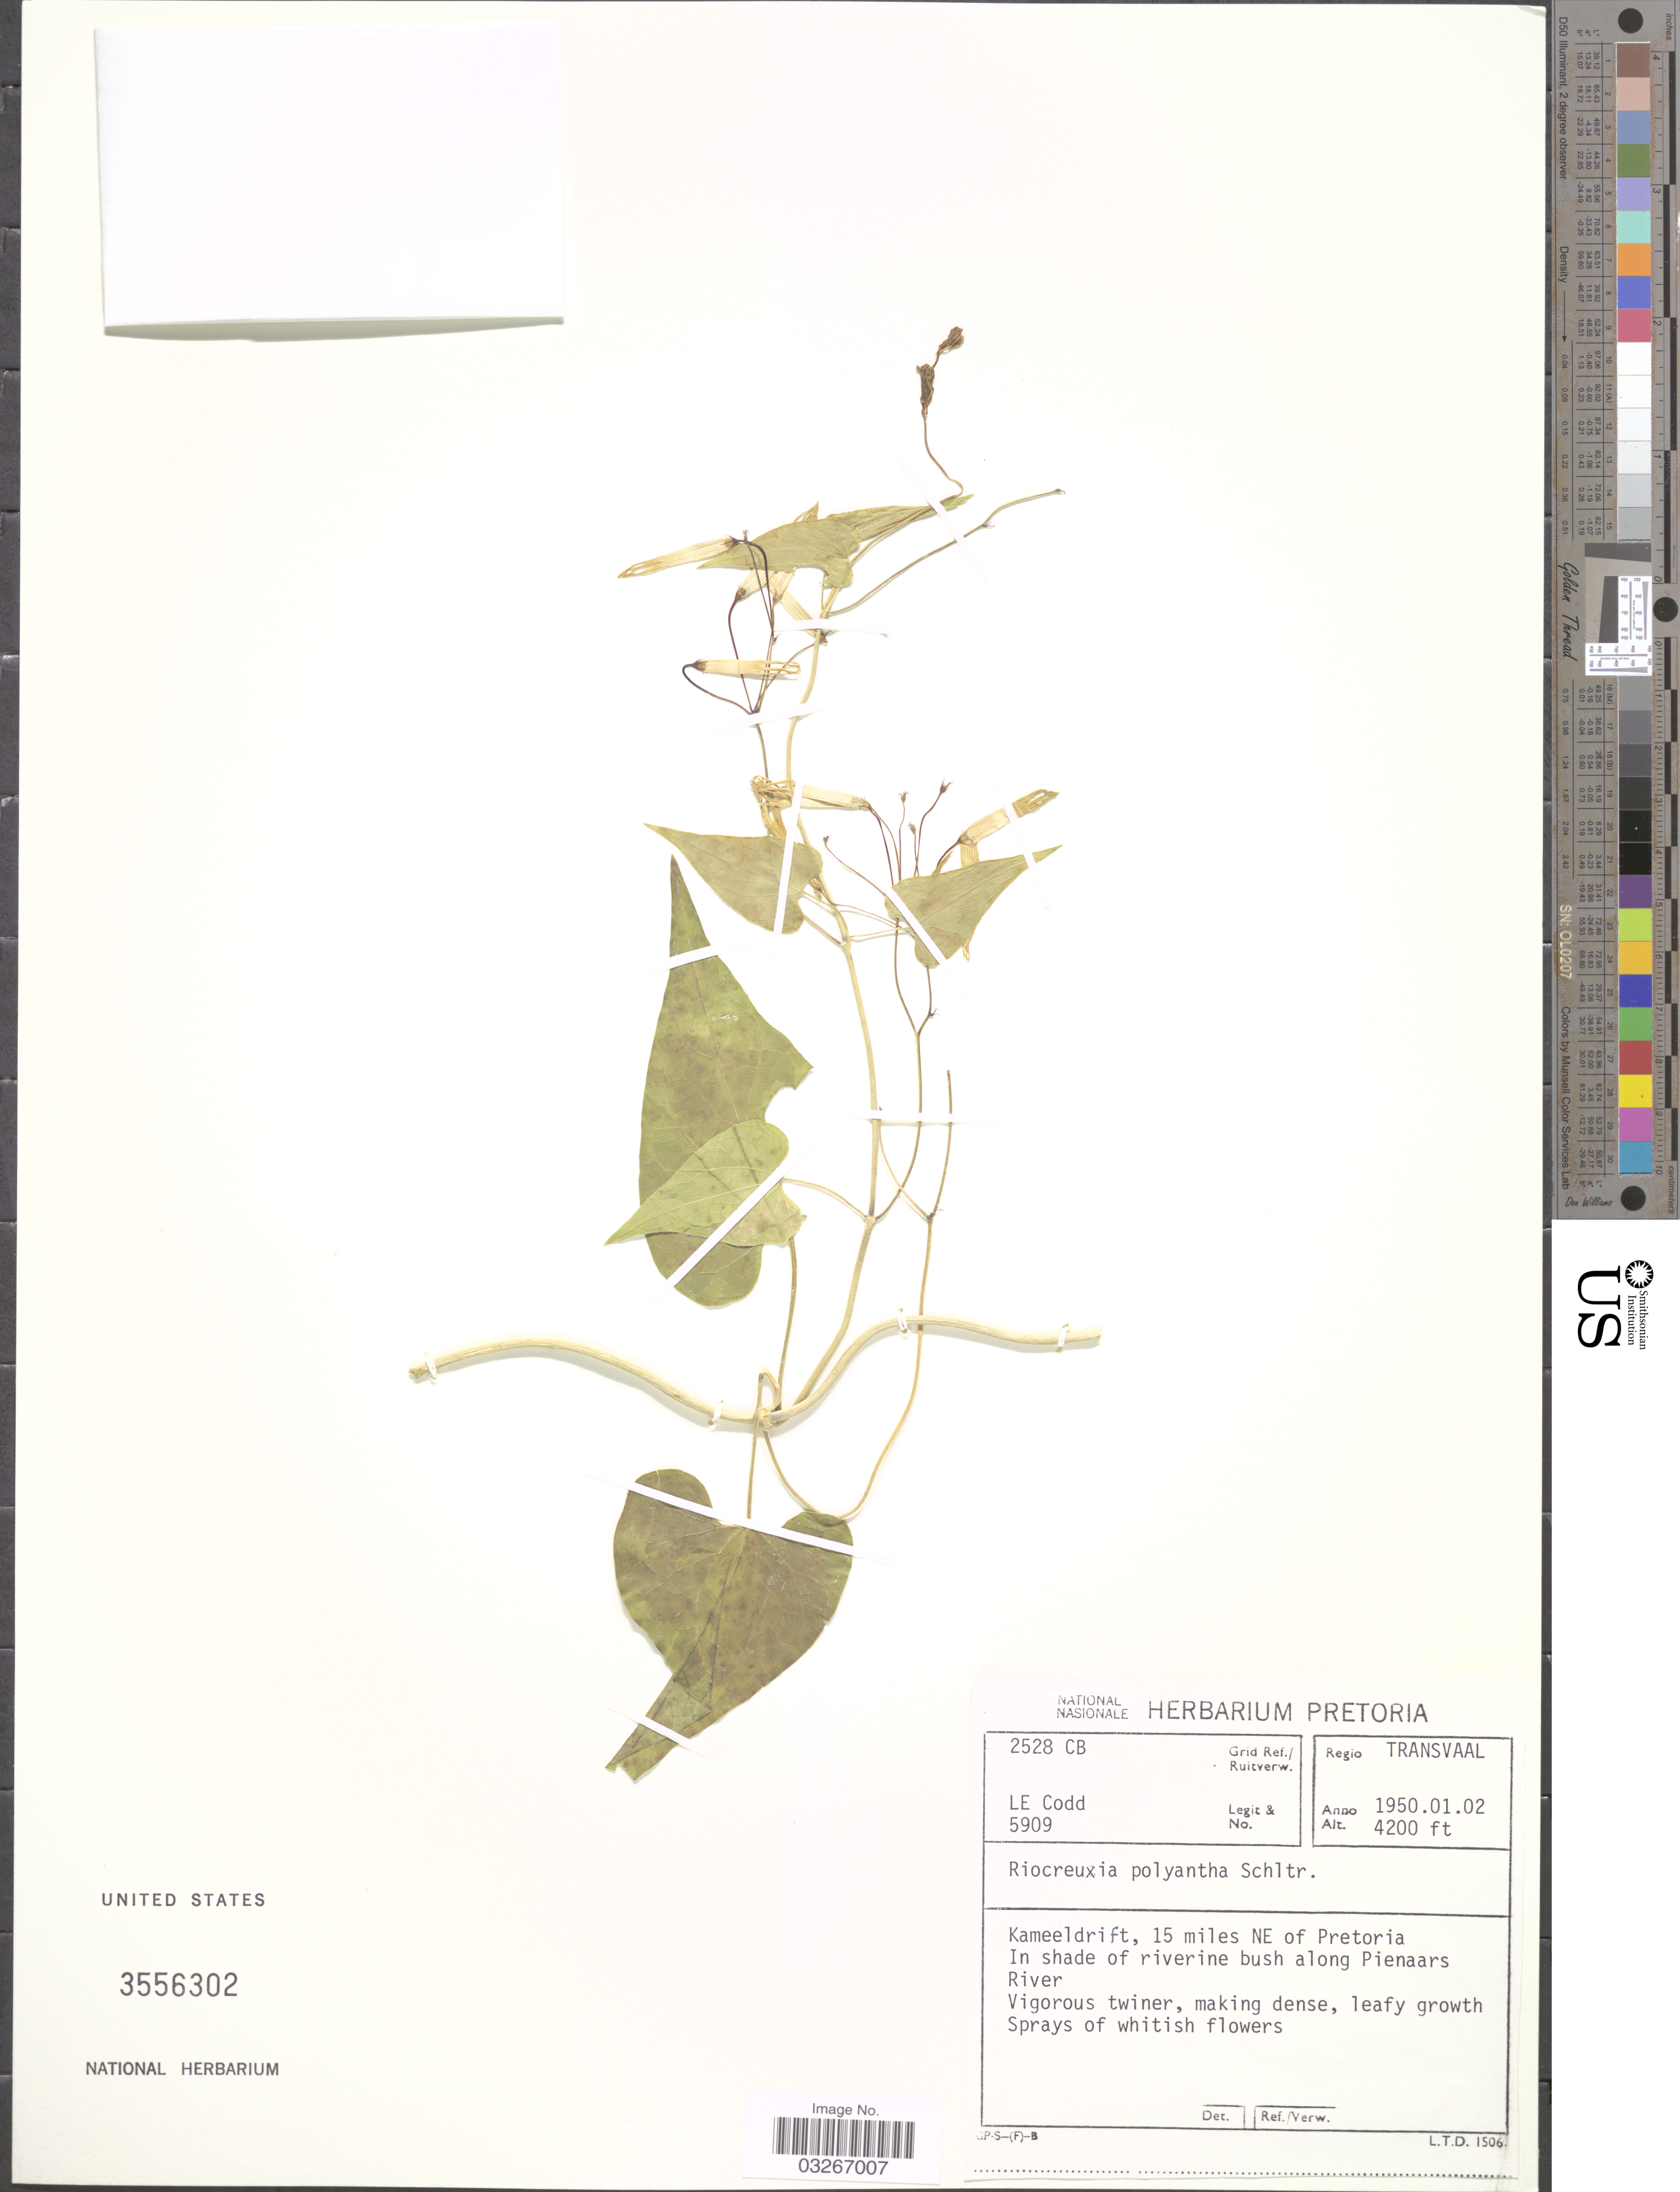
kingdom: Plantae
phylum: Tracheophyta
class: Magnoliopsida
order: Gentianales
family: Apocynaceae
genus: Riocreuxia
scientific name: Riocreuxia polyantha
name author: Schltr.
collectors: L. Codd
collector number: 5909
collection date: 1950-01-02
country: South Africa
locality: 2528 CB Grid Ref./ Ruitverw. Regio Transvaal. Kameeldrift, 15 miles NE of Pretoria. In shade of riverine bush along Pienaars River.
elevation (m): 1280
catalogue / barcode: US 3556302